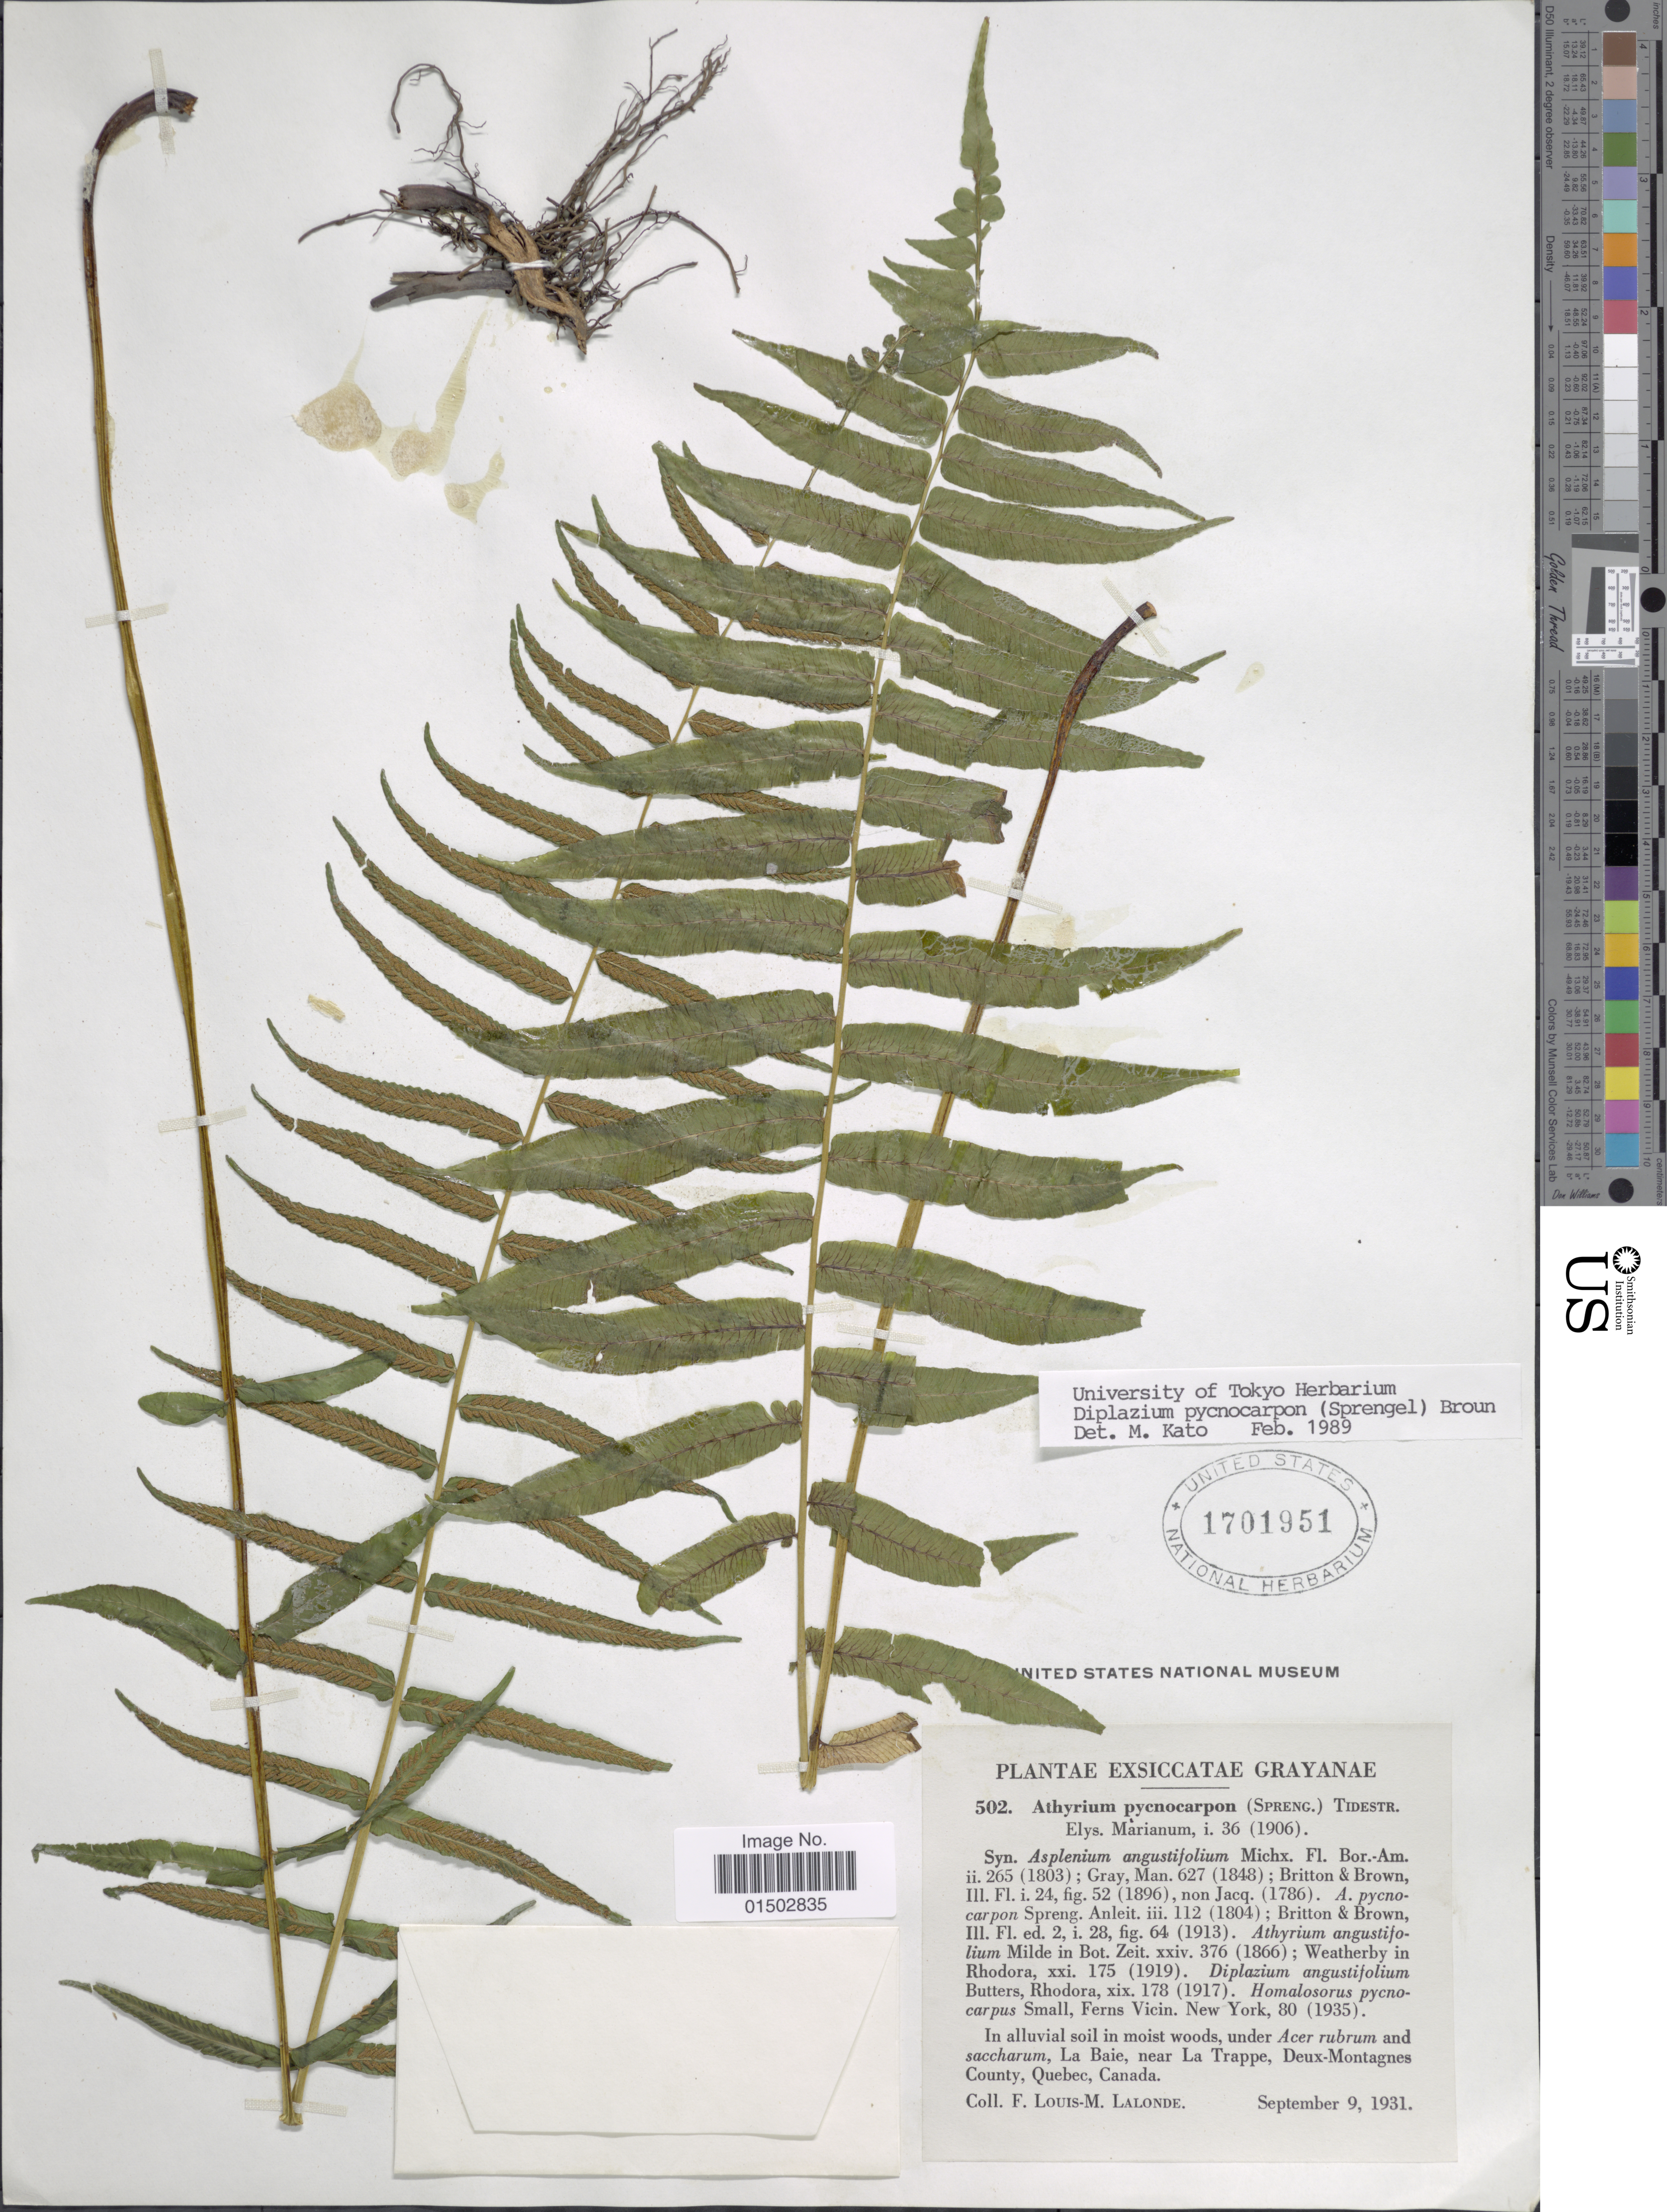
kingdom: Plantae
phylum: Tracheophyta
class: Polypodiopsida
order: Polypodiales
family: Diplaziopsidaceae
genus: Homalosorus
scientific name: Homalosorus pycnocarpos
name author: (Spreng.) Pic. Serm.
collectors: L.-M. LaLonde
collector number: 502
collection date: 1931-09-09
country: Canada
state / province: Quebec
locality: Grayanae, La Baie, Near La Trappe, Deux- Montagnes County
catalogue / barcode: US 1701951